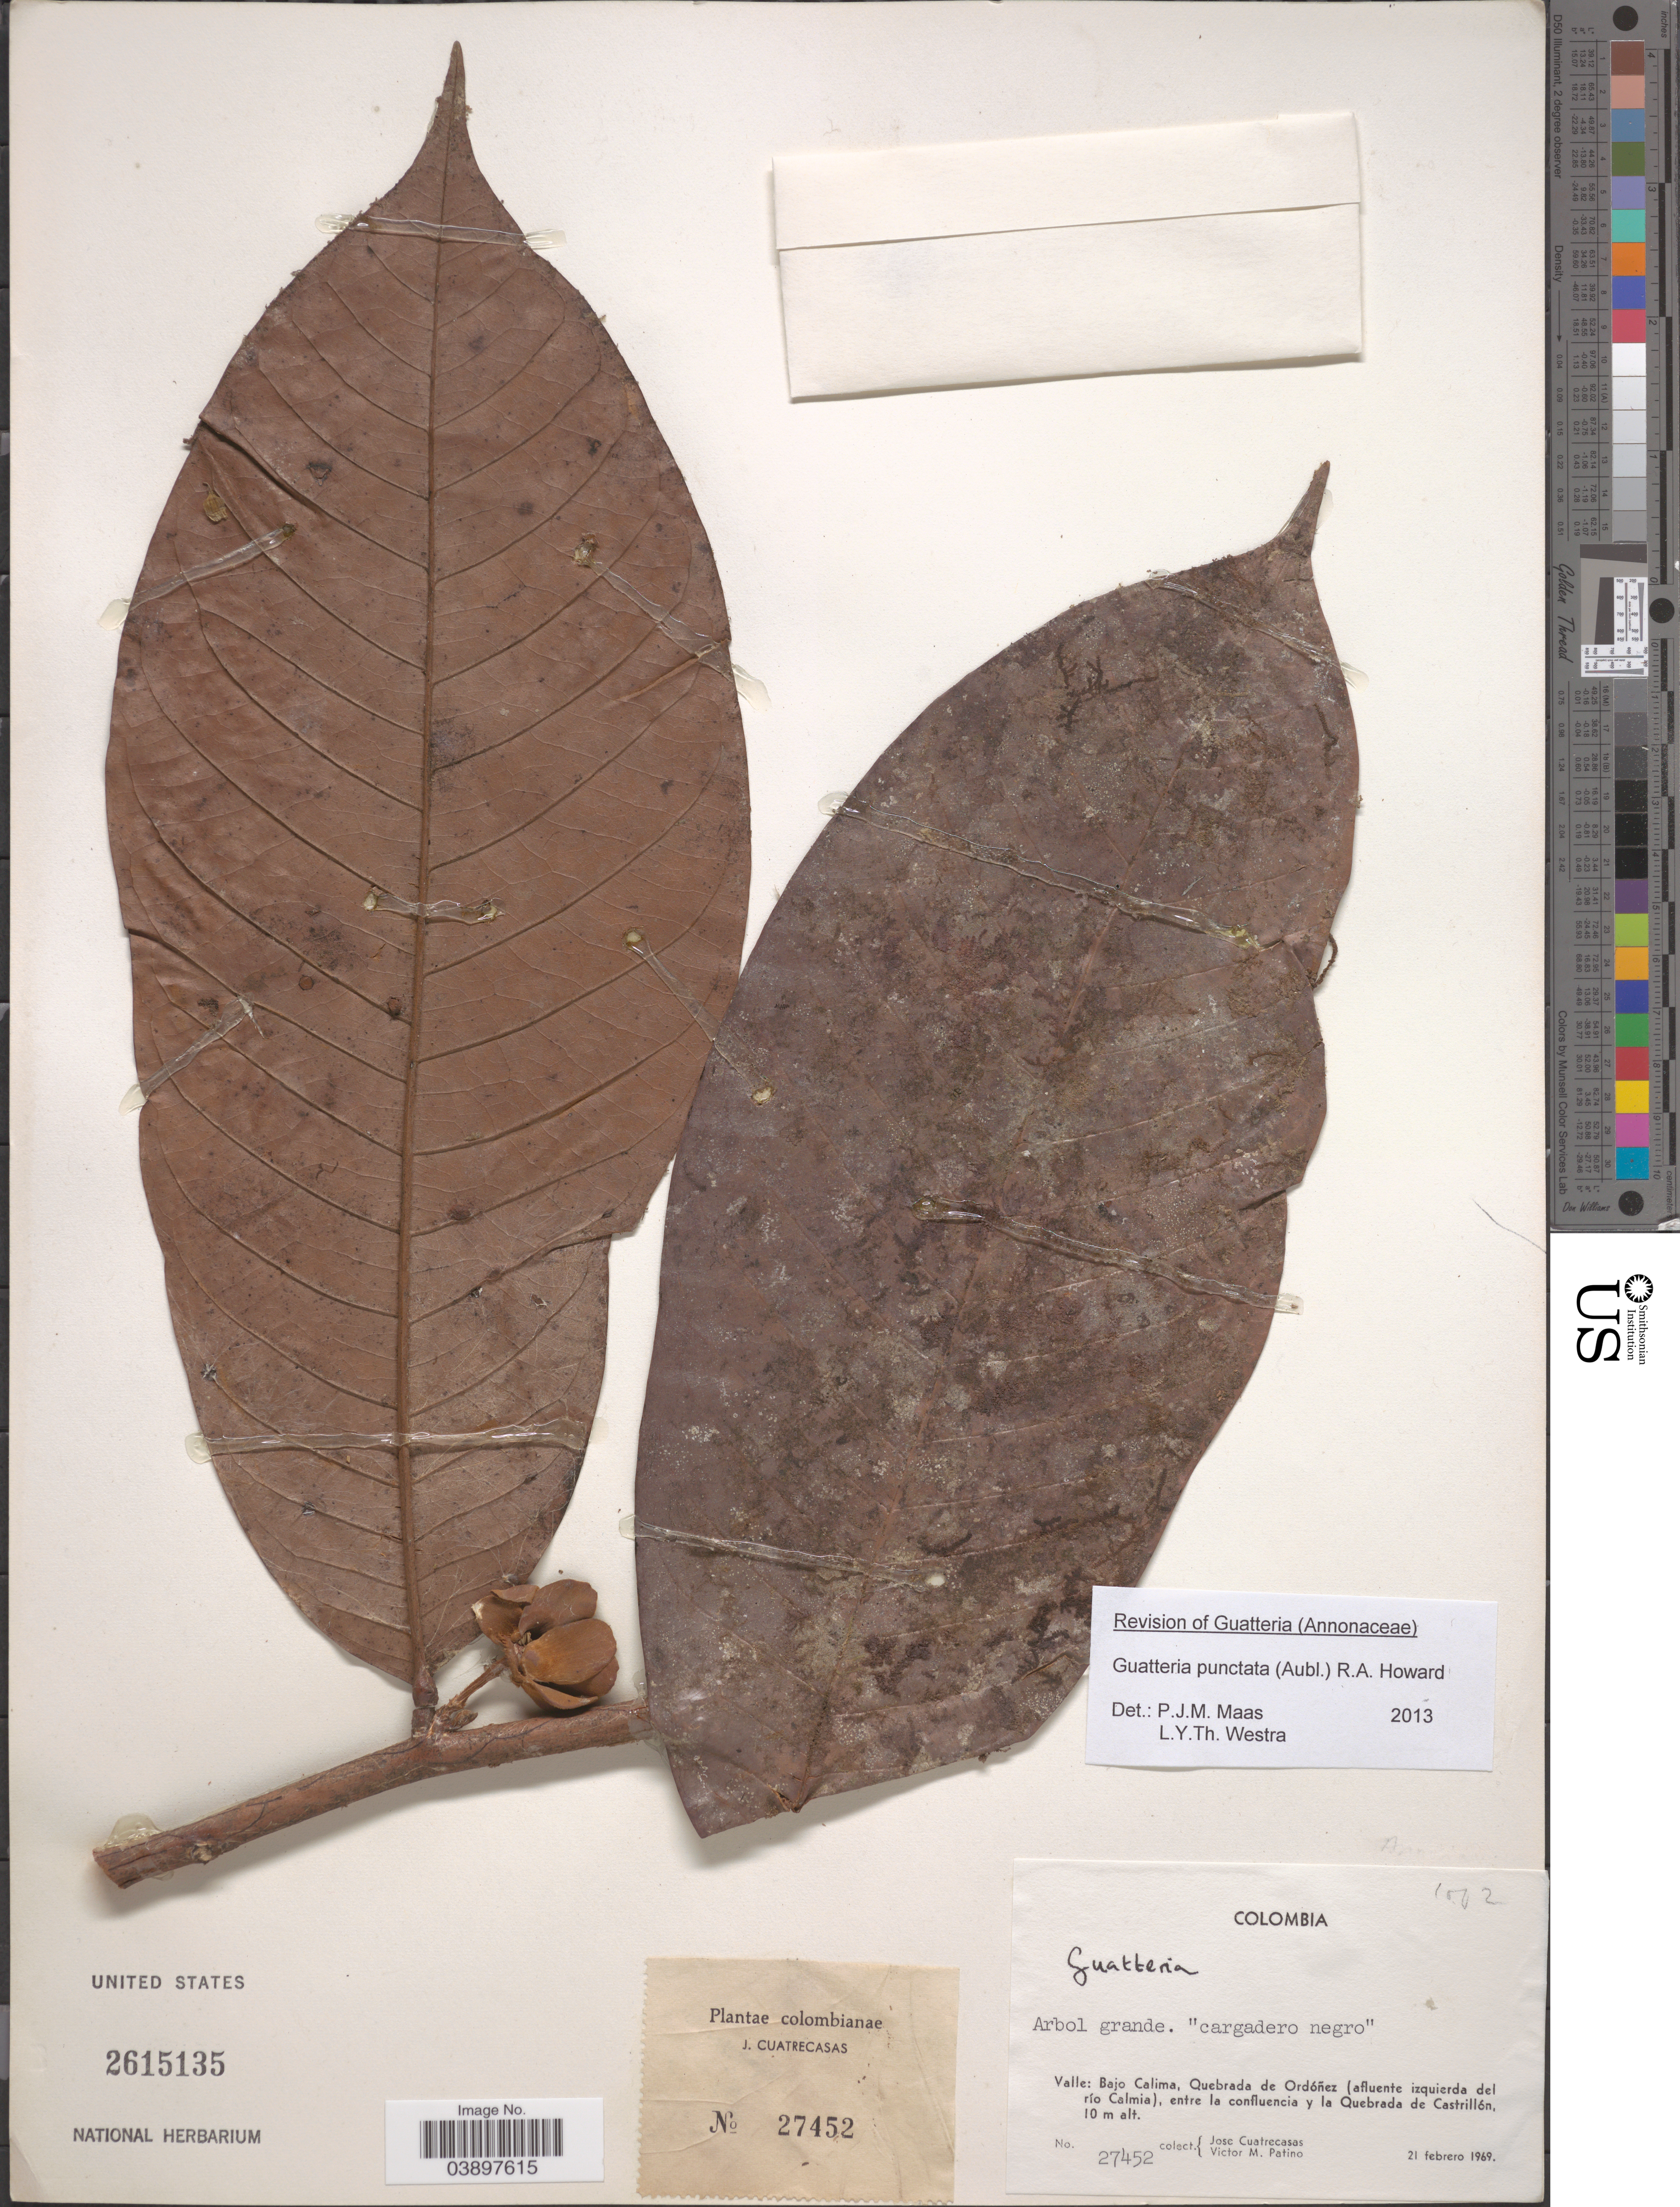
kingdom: Plantae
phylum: Tracheophyta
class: Magnoliopsida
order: Magnoliales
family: Annonaceae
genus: Guatteria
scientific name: Guatteria punctata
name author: (Aubl.) R.A. Howard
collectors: J. Cuatrecasas & V. M. Patiño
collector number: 27452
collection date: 1969-02-21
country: Colombia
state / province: Valle del Cauca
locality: Valle: Bajo Calima, Quebrada de Ordóñez (afluente izquierda del río Calmia), entre la confluencia y la Quebrada de Castrillón.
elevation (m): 10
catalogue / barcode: US 2615135